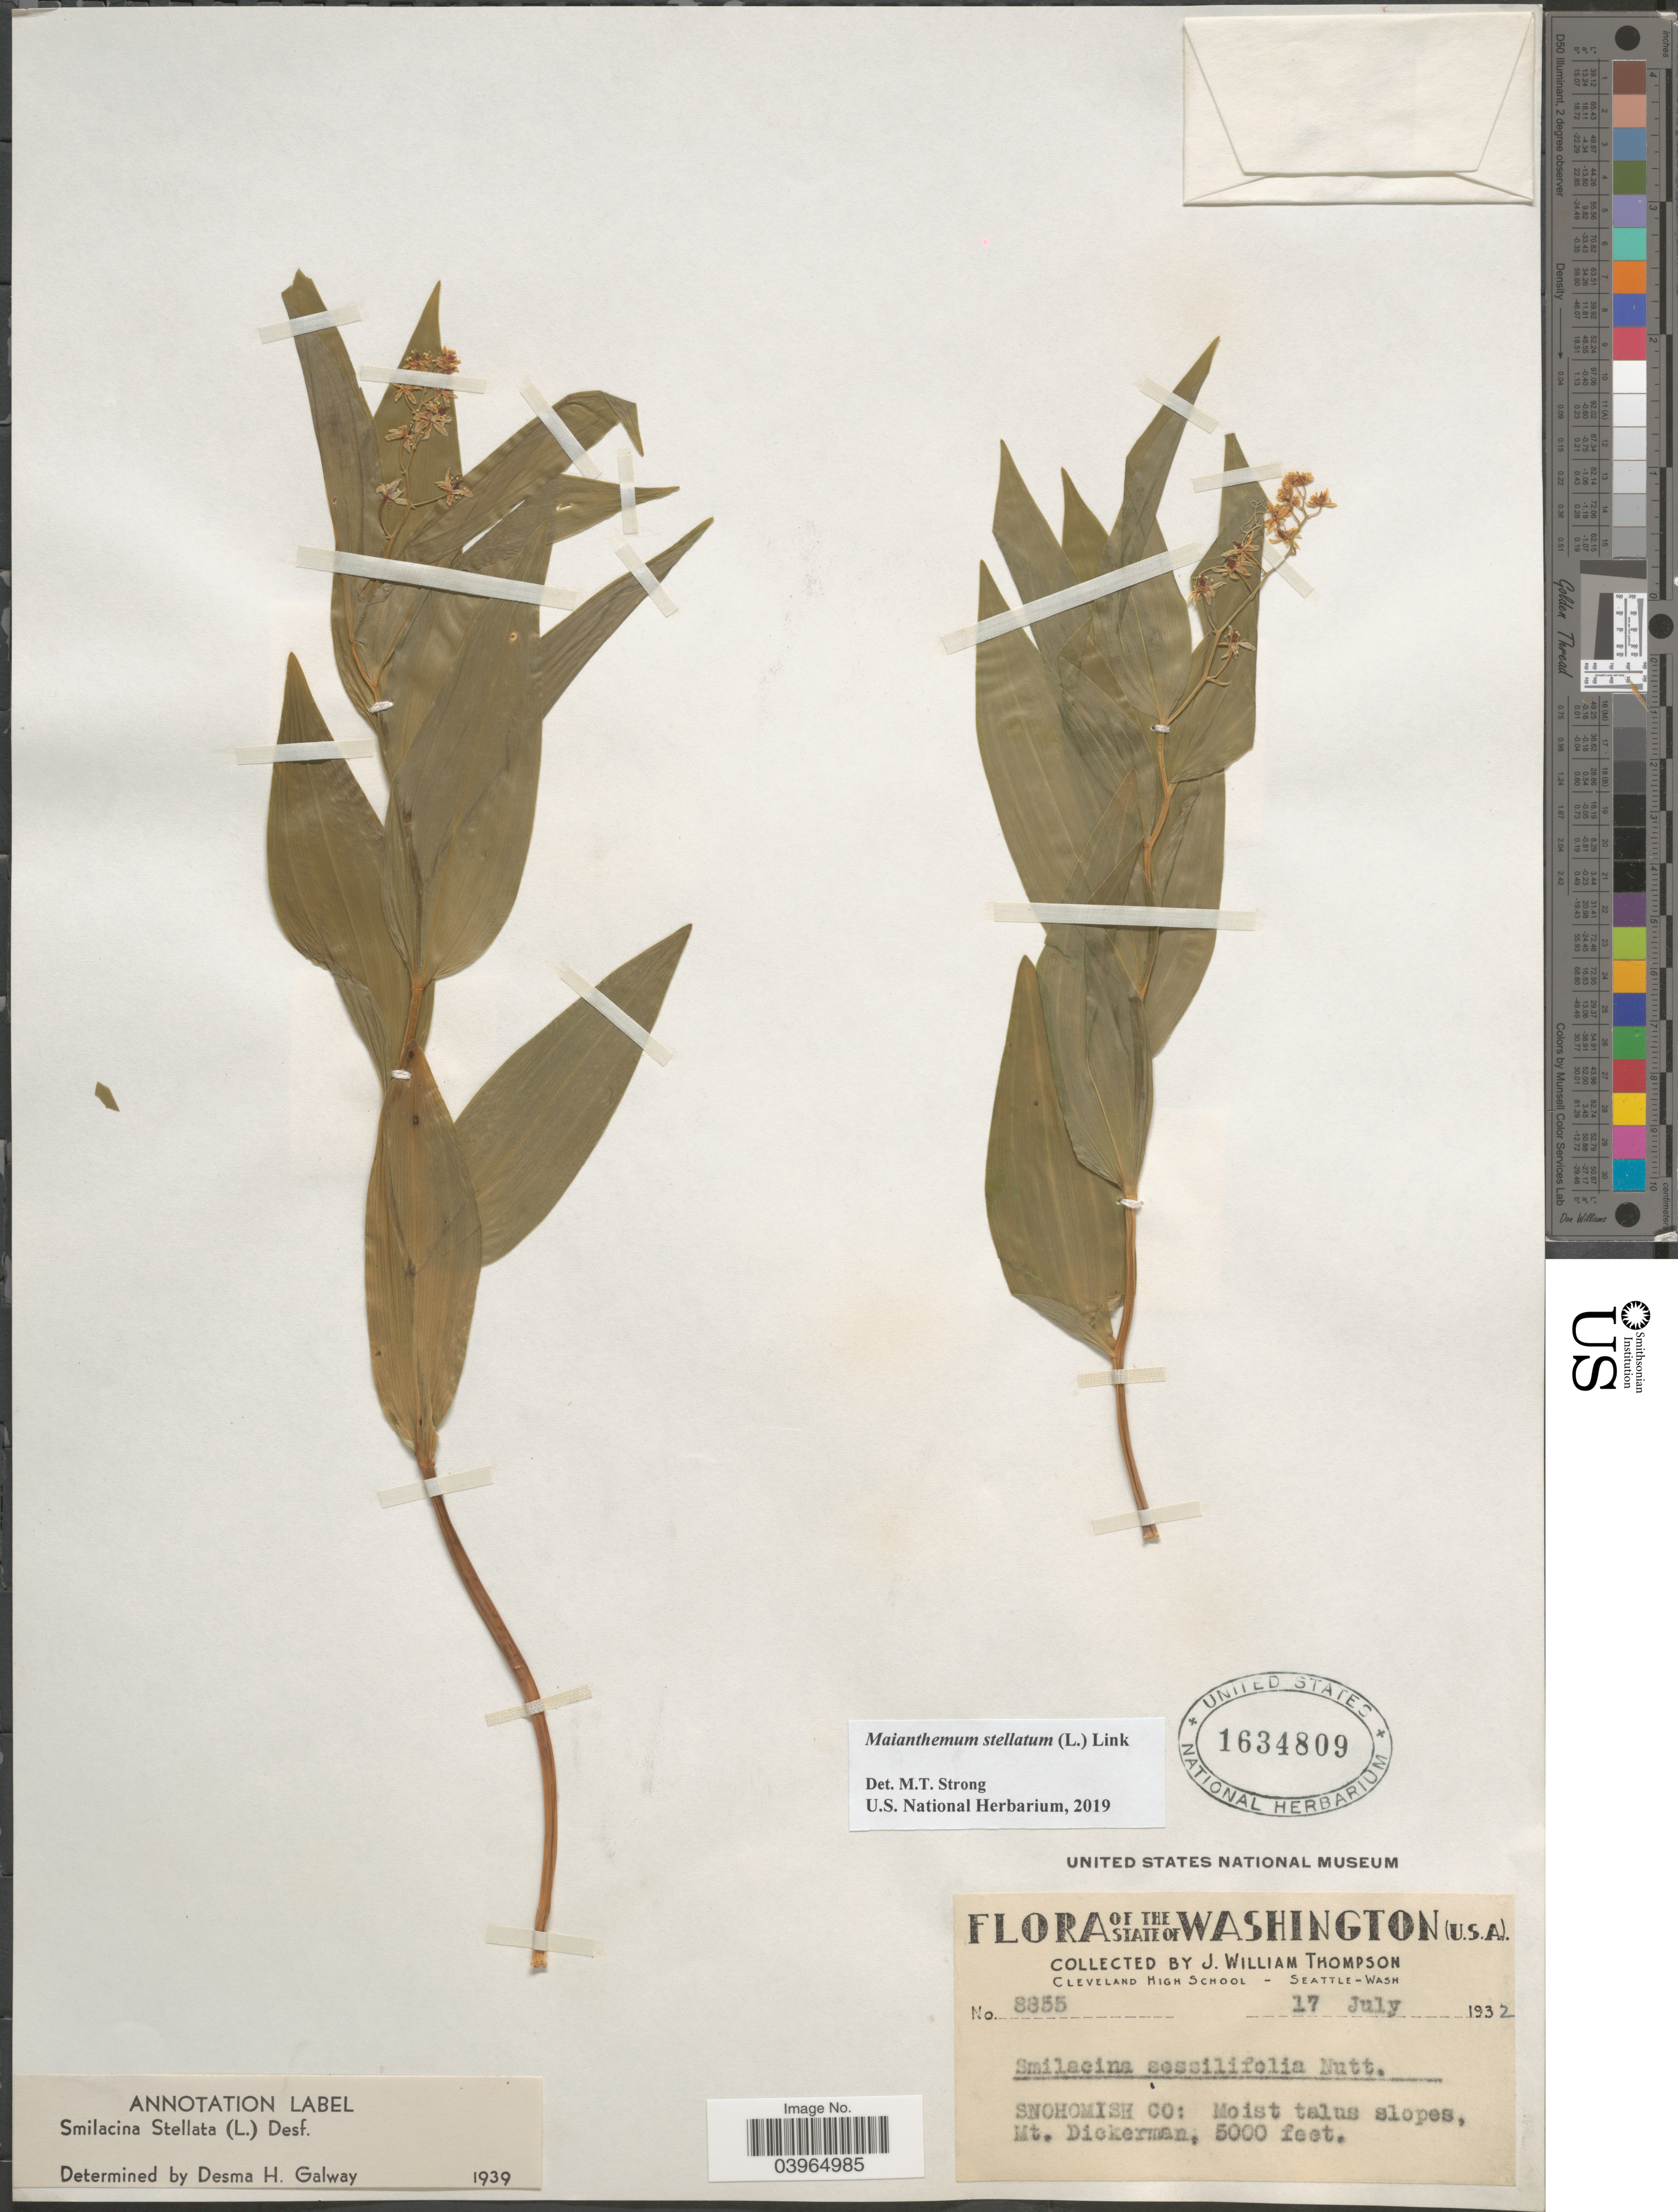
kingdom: Plantae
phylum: Tracheophyta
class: Liliopsida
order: Asparagales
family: Asparagaceae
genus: Maianthemum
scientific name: Maianthemum stellatum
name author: (L.) Link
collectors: J. W. Thompson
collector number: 8855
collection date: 1932-07-17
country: United States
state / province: Washington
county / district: Snohomish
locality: Snohomish Co: Moist talus slopes, Mt. Dickerman.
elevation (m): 1524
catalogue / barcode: US 1634809